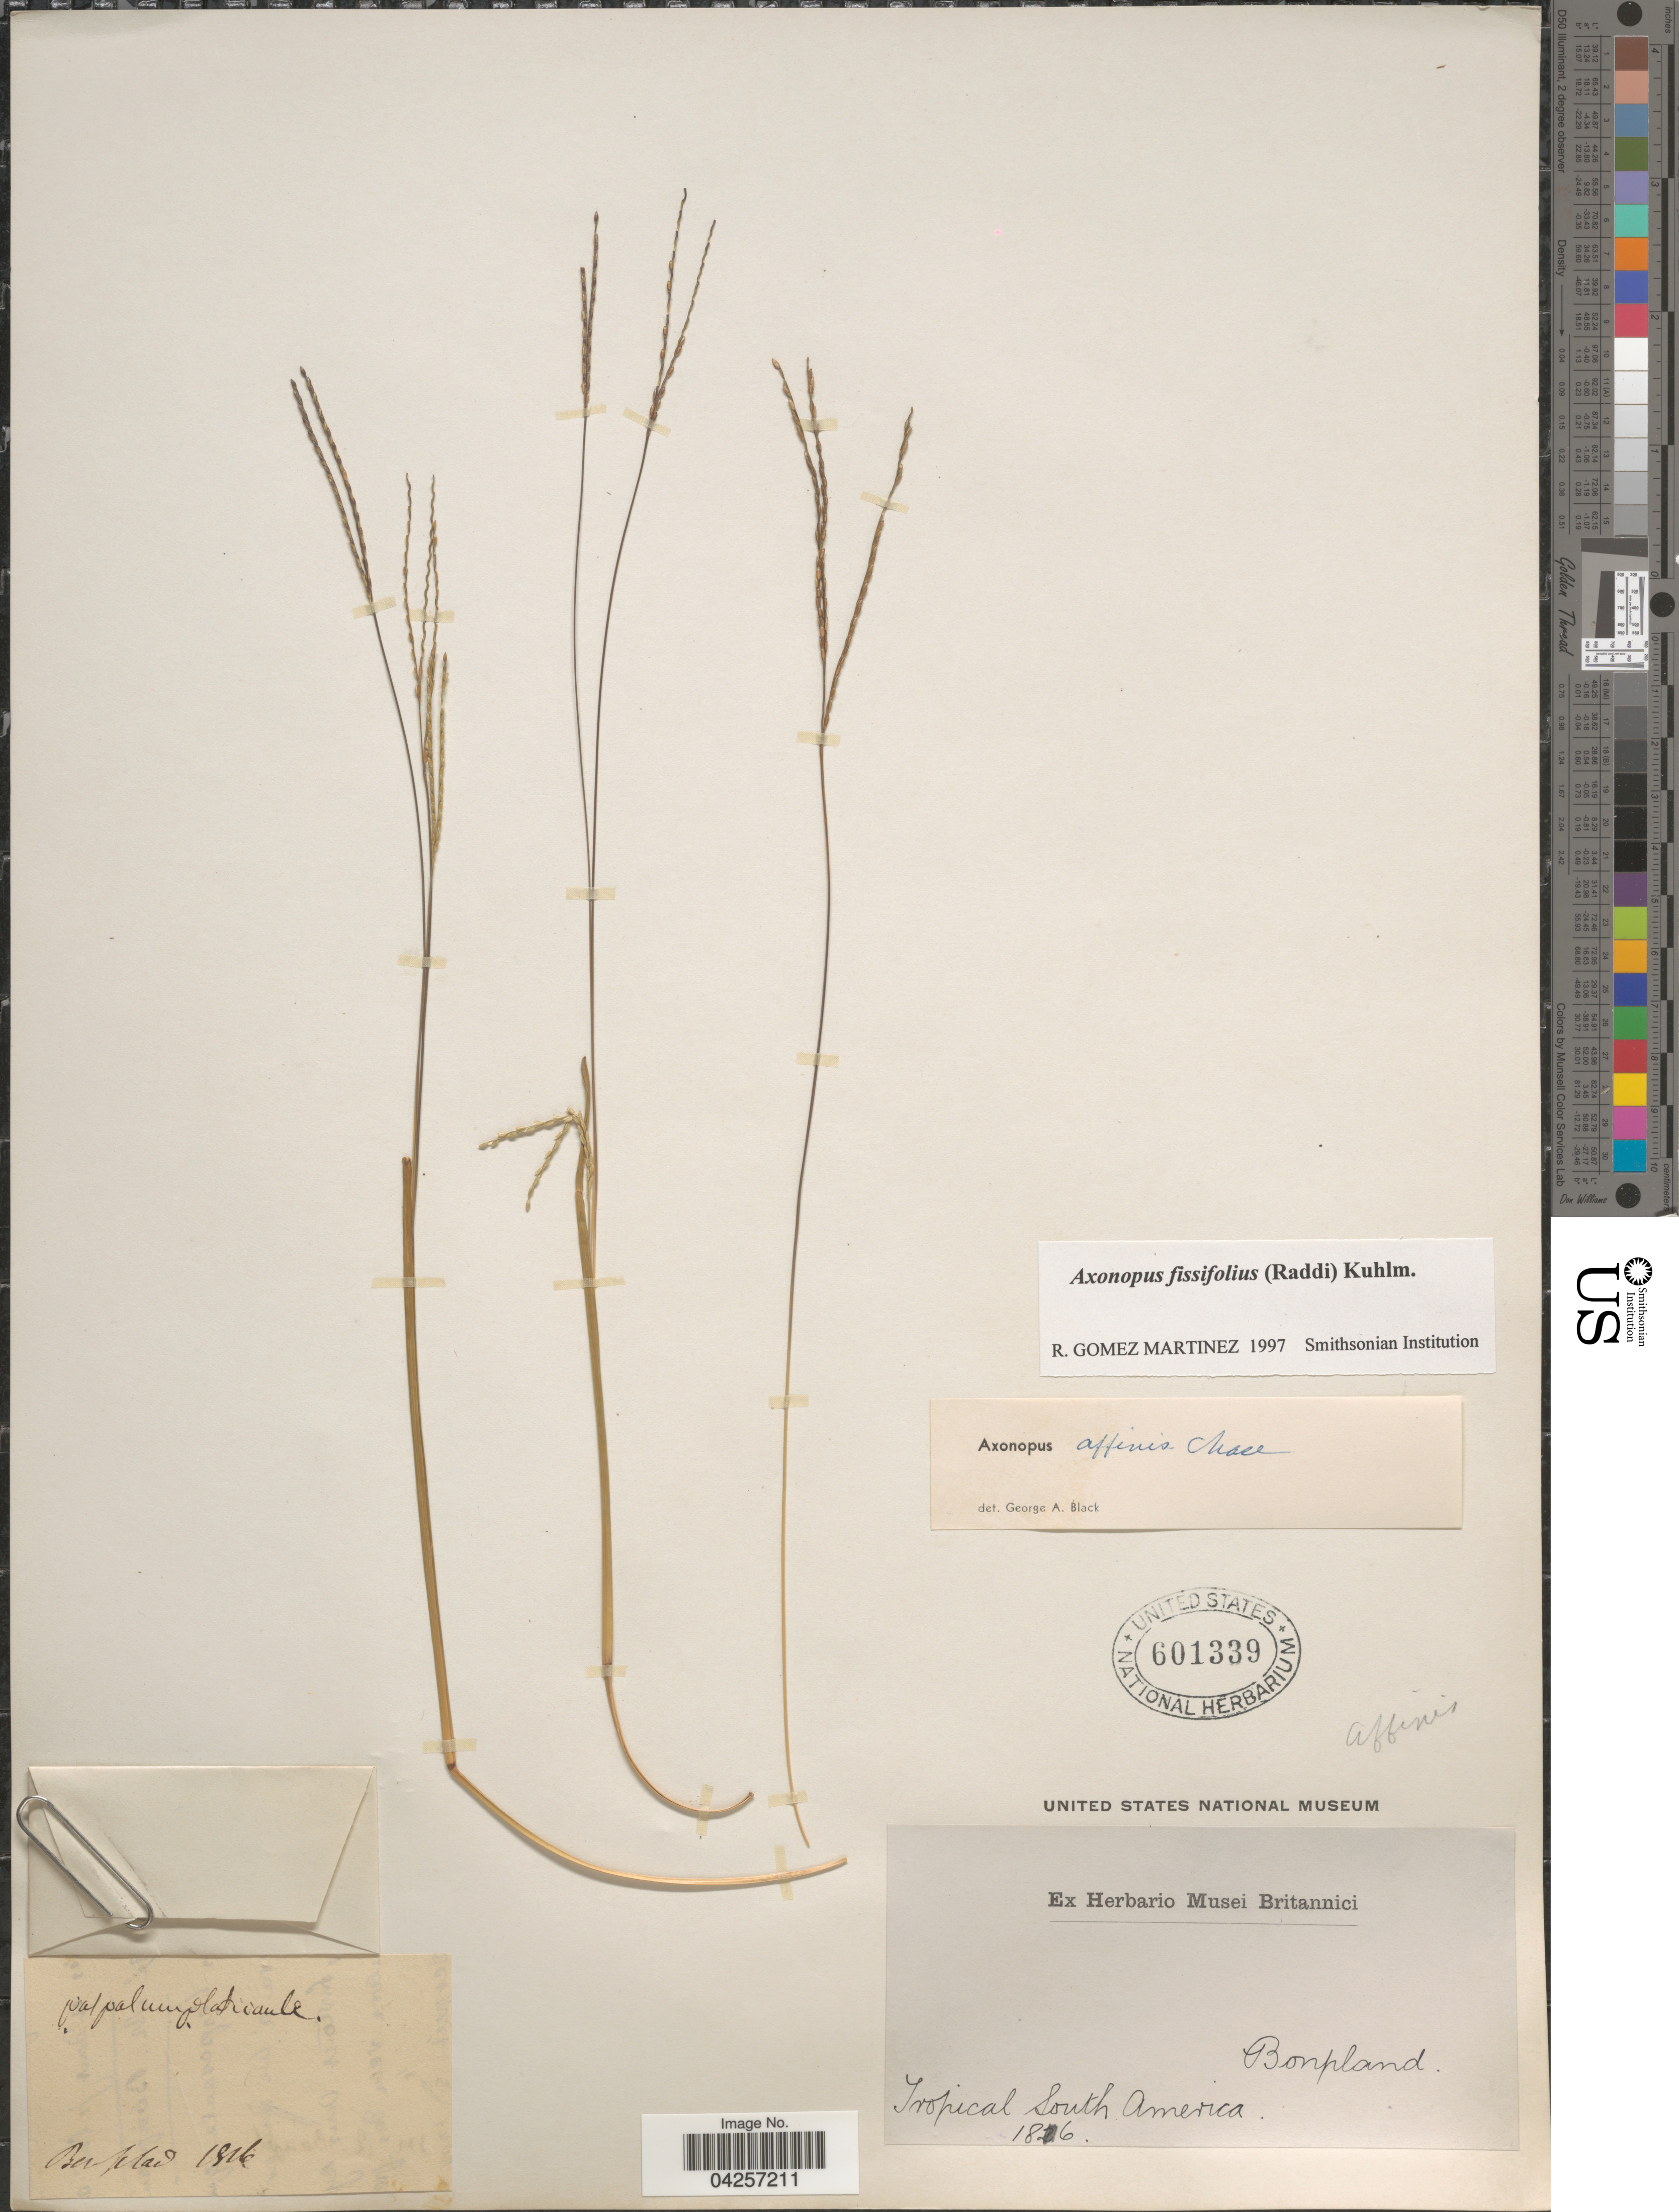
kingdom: Plantae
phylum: Tracheophyta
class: Liliopsida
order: Poales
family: Poaceae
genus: Axonopus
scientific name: Axonopus fissifolius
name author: (Raddi) Kuhlm.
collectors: A. J. A. Bonpland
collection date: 1826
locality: Tropical South America.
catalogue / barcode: US 601339